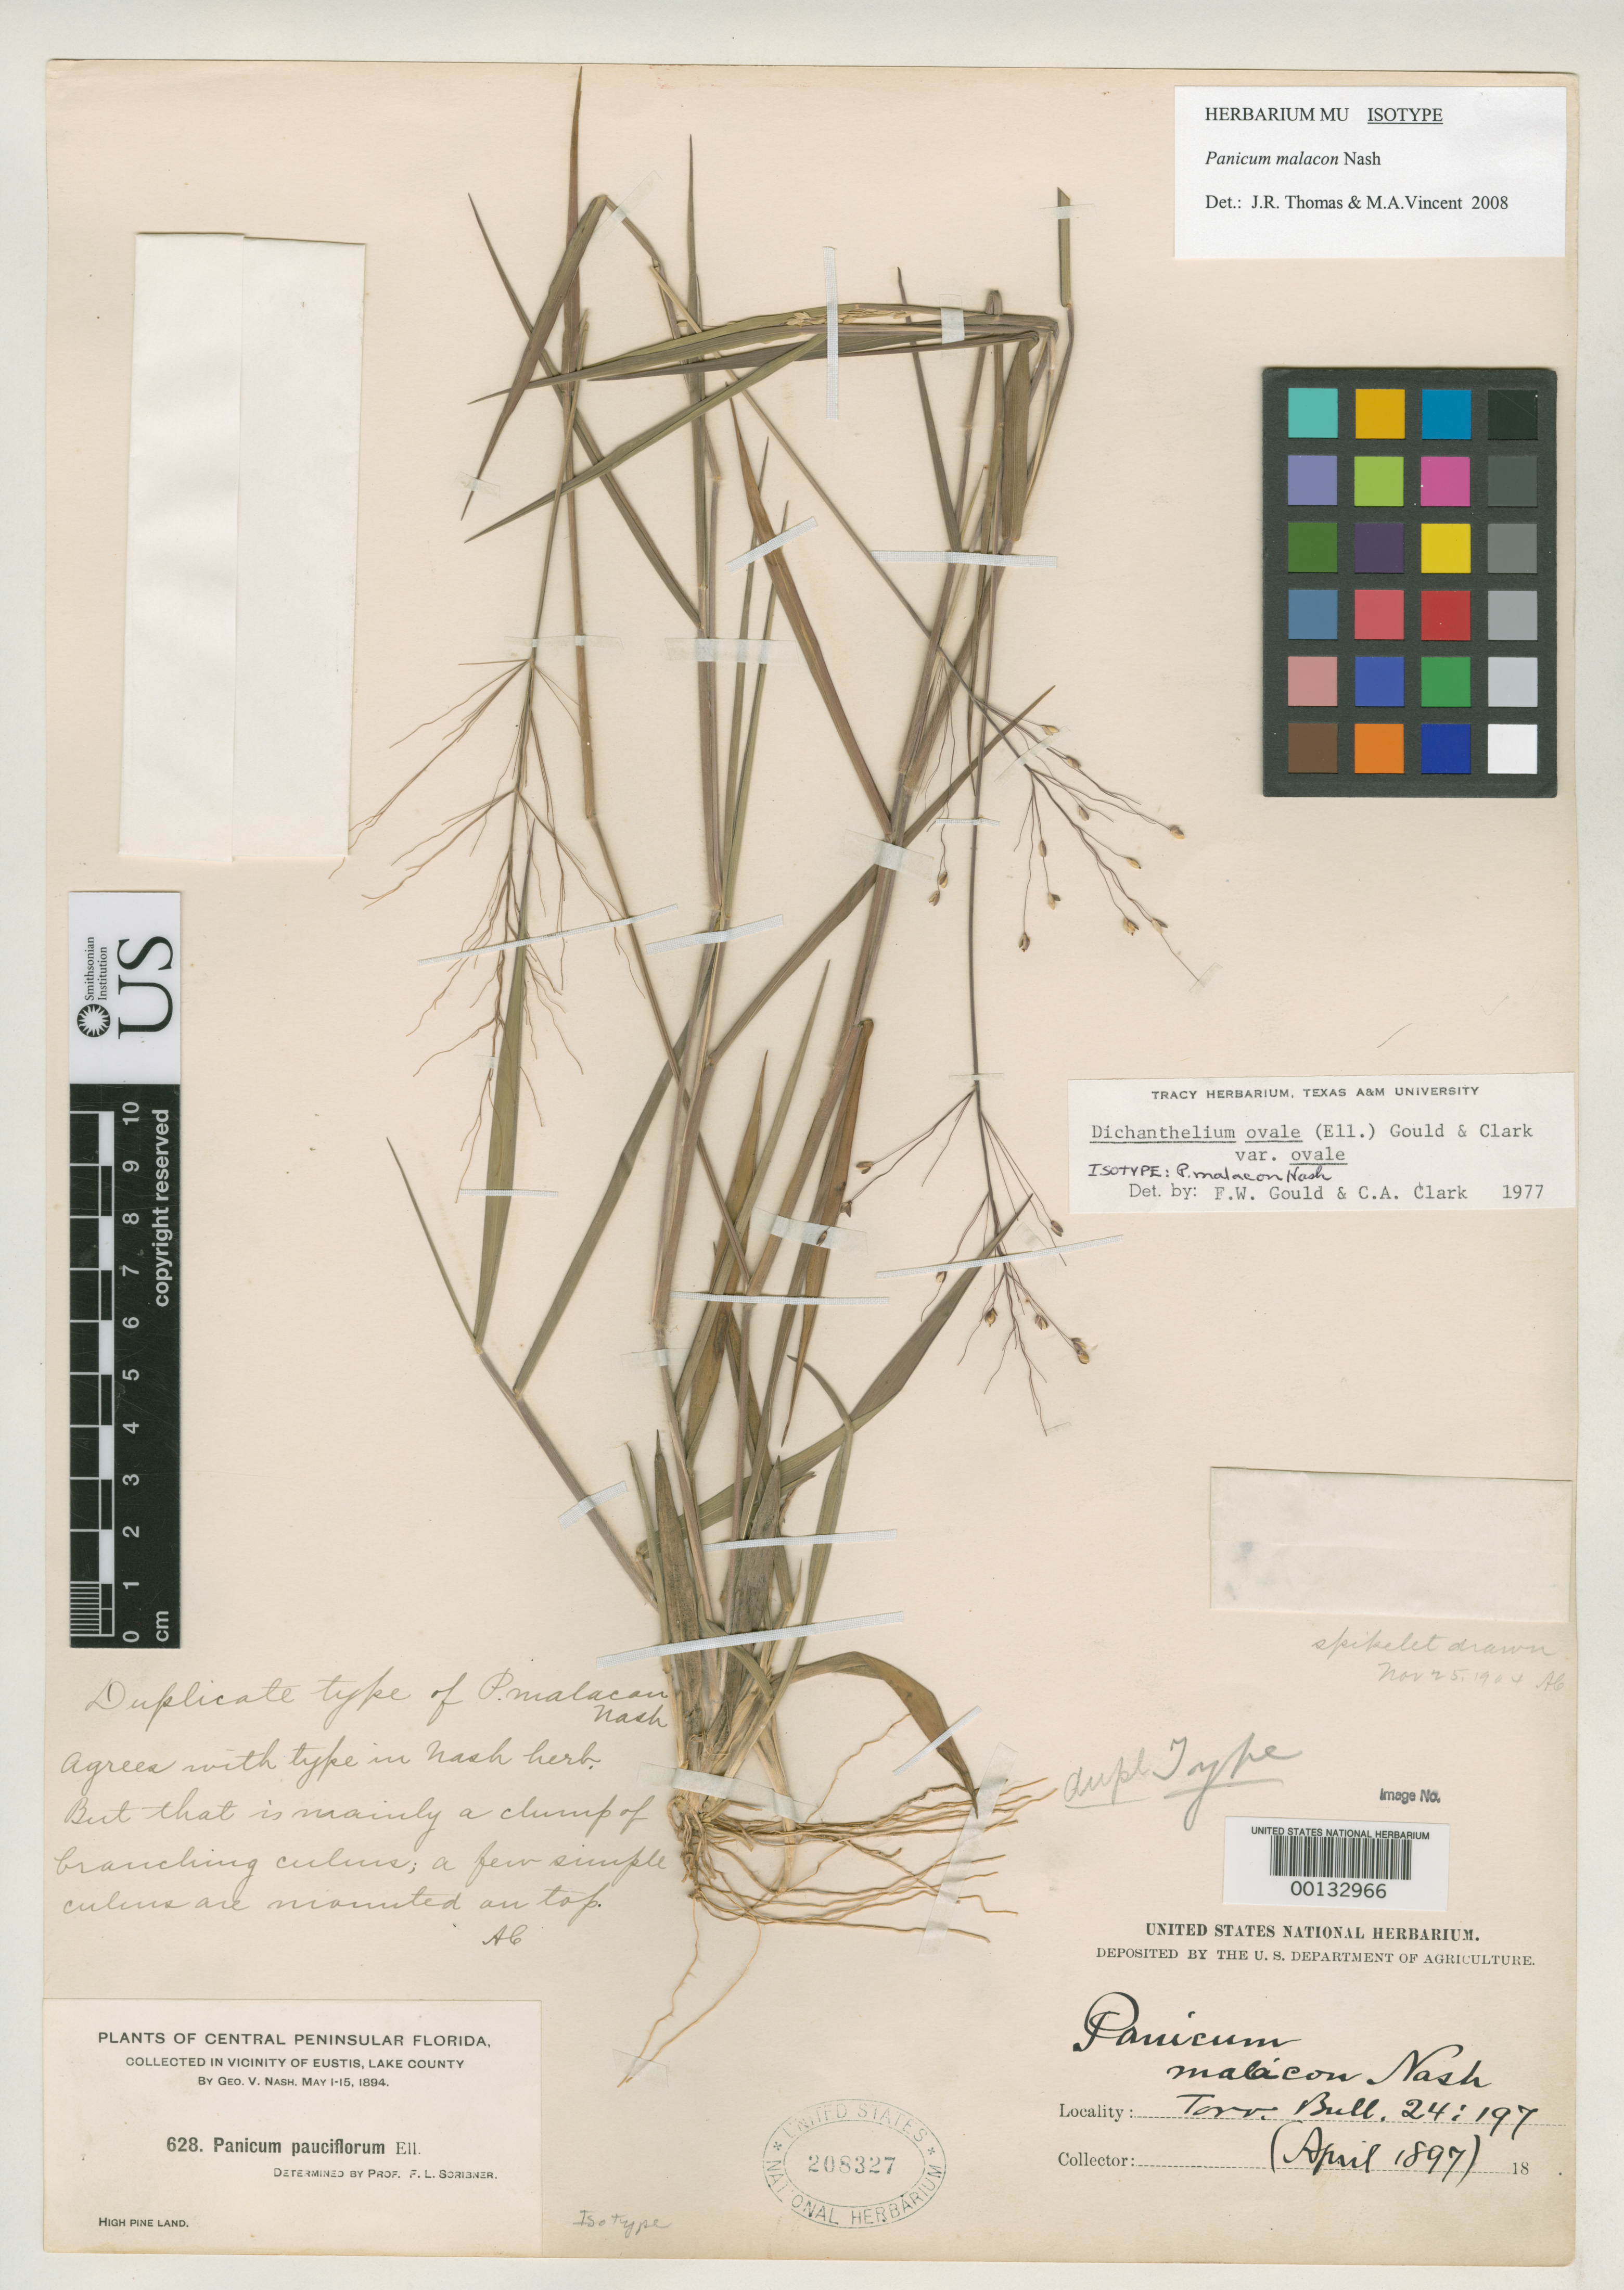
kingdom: Plantae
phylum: Tracheophyta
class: Liliopsida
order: Poales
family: Poaceae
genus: Panicum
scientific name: Panicum malacon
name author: Nash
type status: Isotype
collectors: G. V. Nash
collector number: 628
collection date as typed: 01 May 1894 to 15 May 1894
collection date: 1894-05-01/1894-05-15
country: United States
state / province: Florida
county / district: Lake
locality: Vicinity of Eustis, Lake County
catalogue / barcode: US 208327